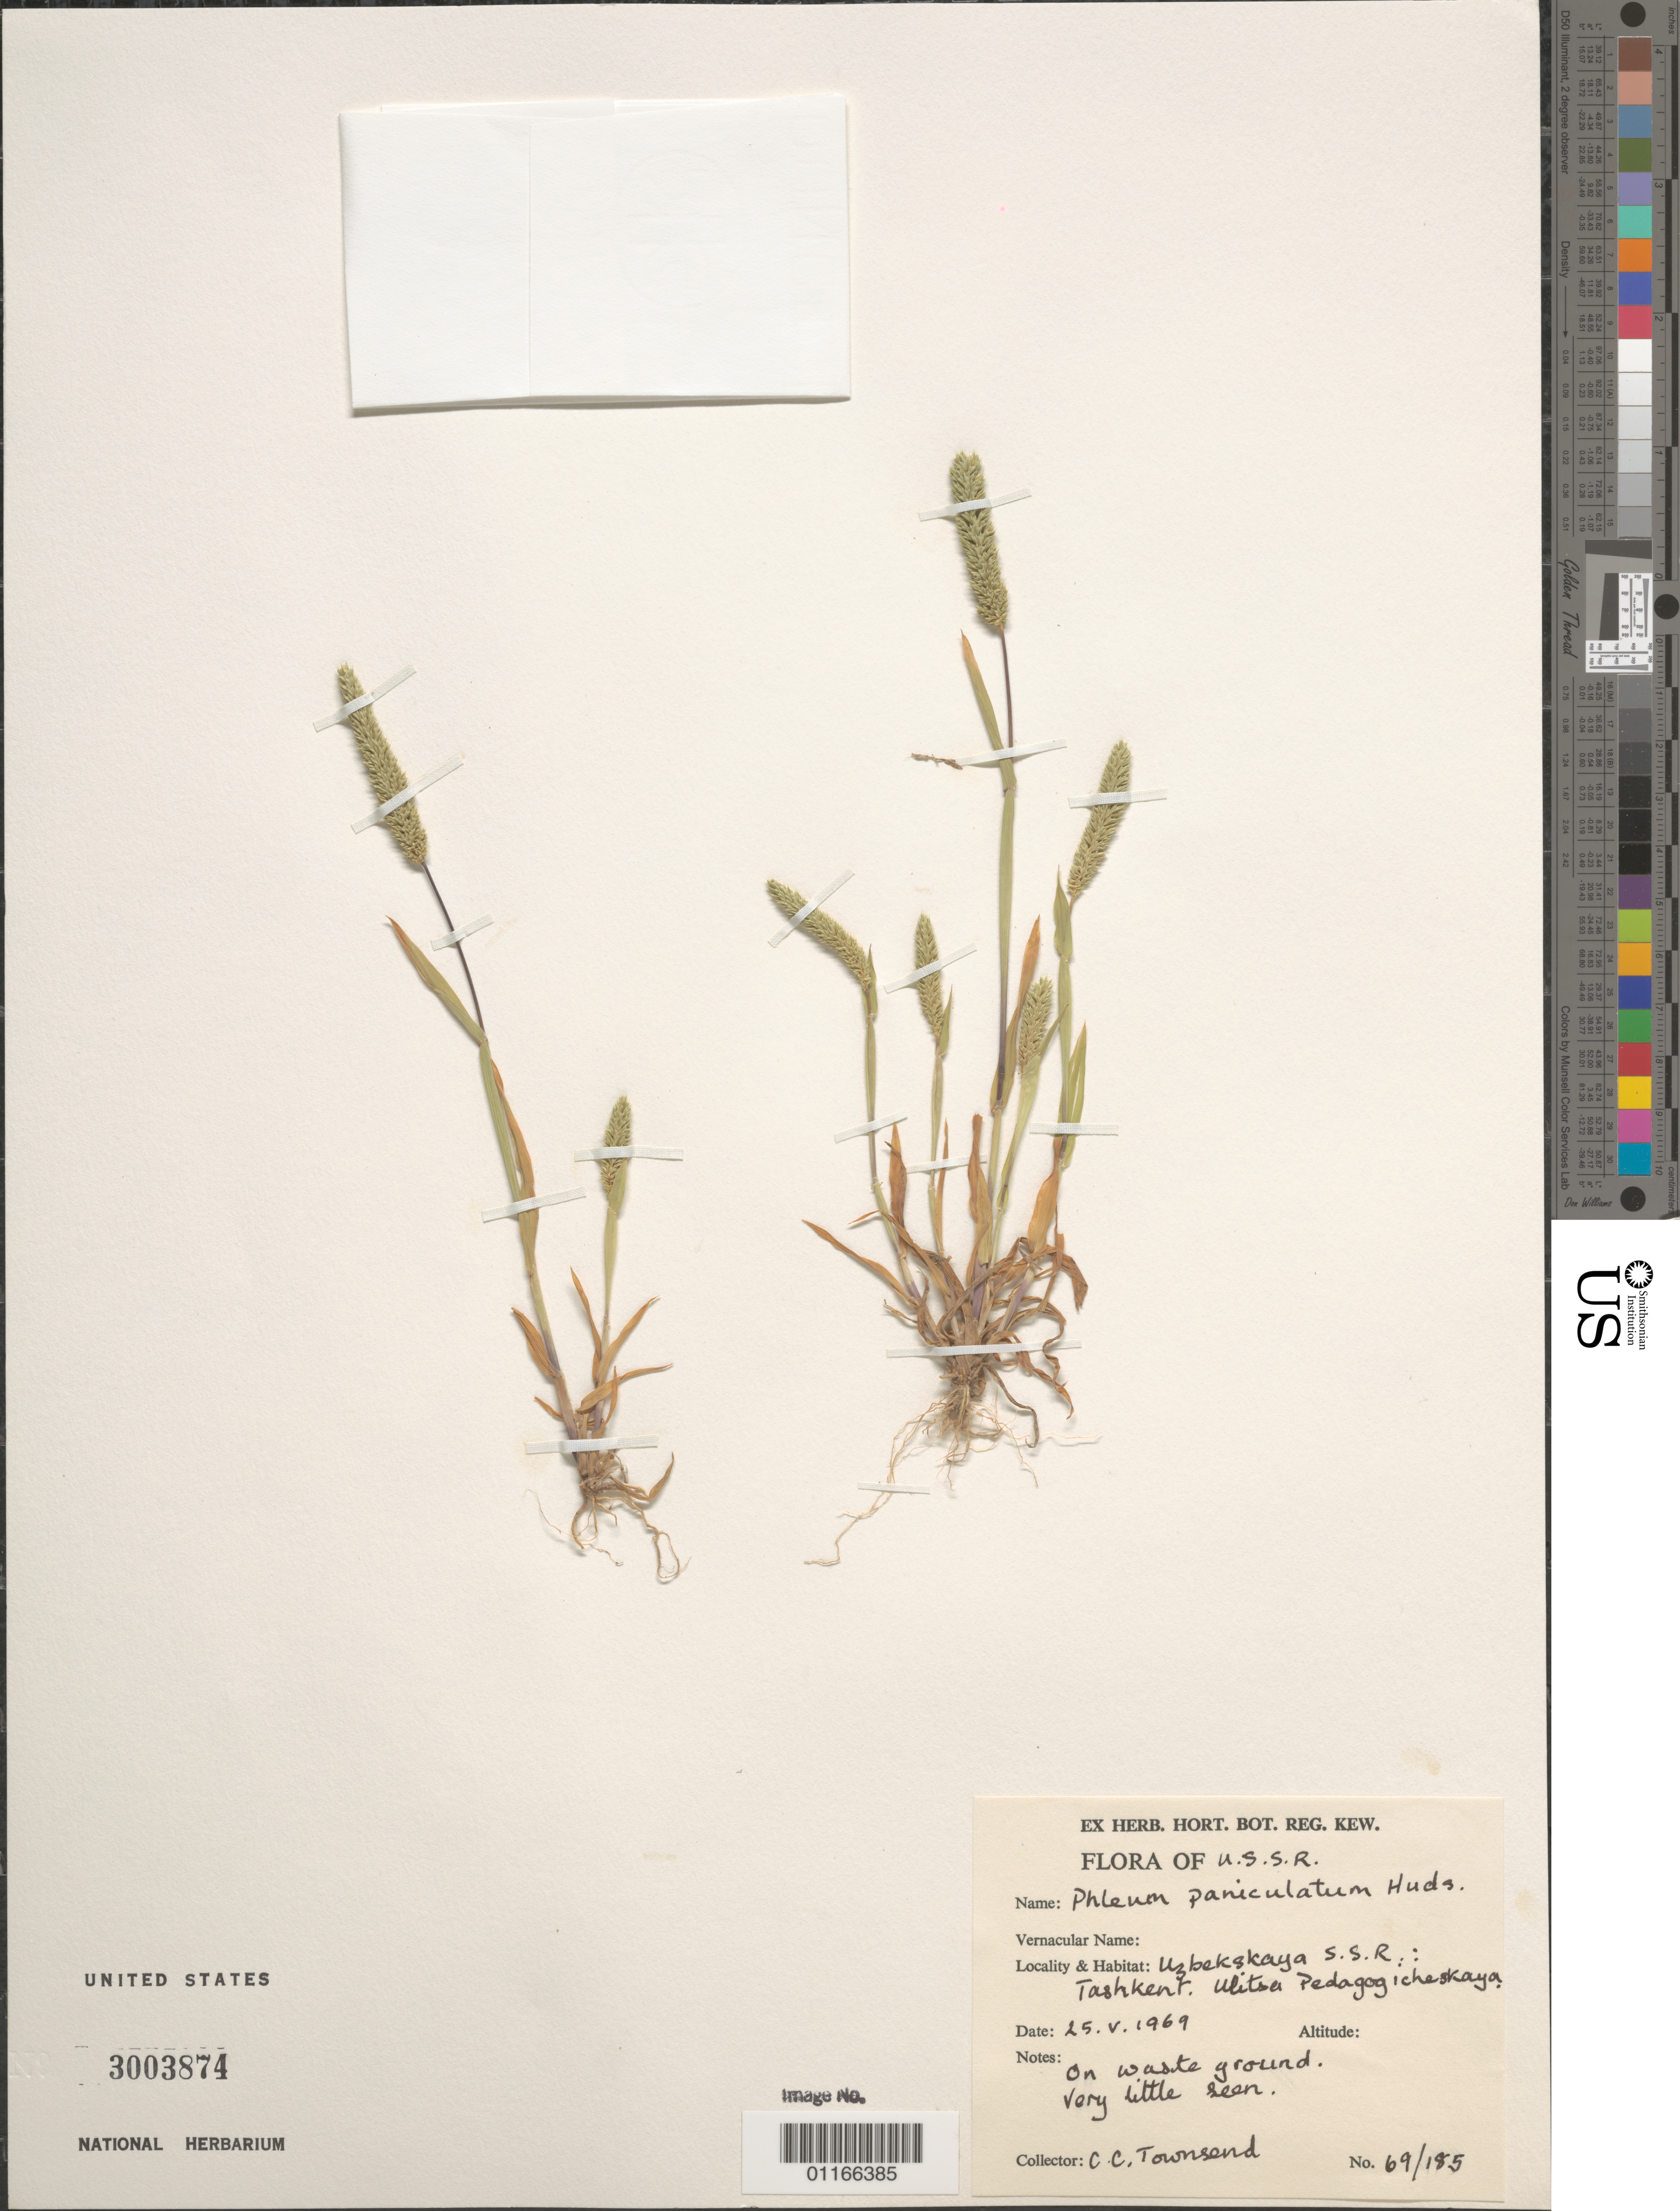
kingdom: Plantae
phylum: Tracheophyta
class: Liliopsida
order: Poales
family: Poaceae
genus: Phleum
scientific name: Phleum paniculatum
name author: Huds.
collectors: C. C. Townsend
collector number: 69/185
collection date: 1969-05-25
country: Uzbekistan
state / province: Toshkent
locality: Ulista Pedagogicheskaya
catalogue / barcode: US 3003874